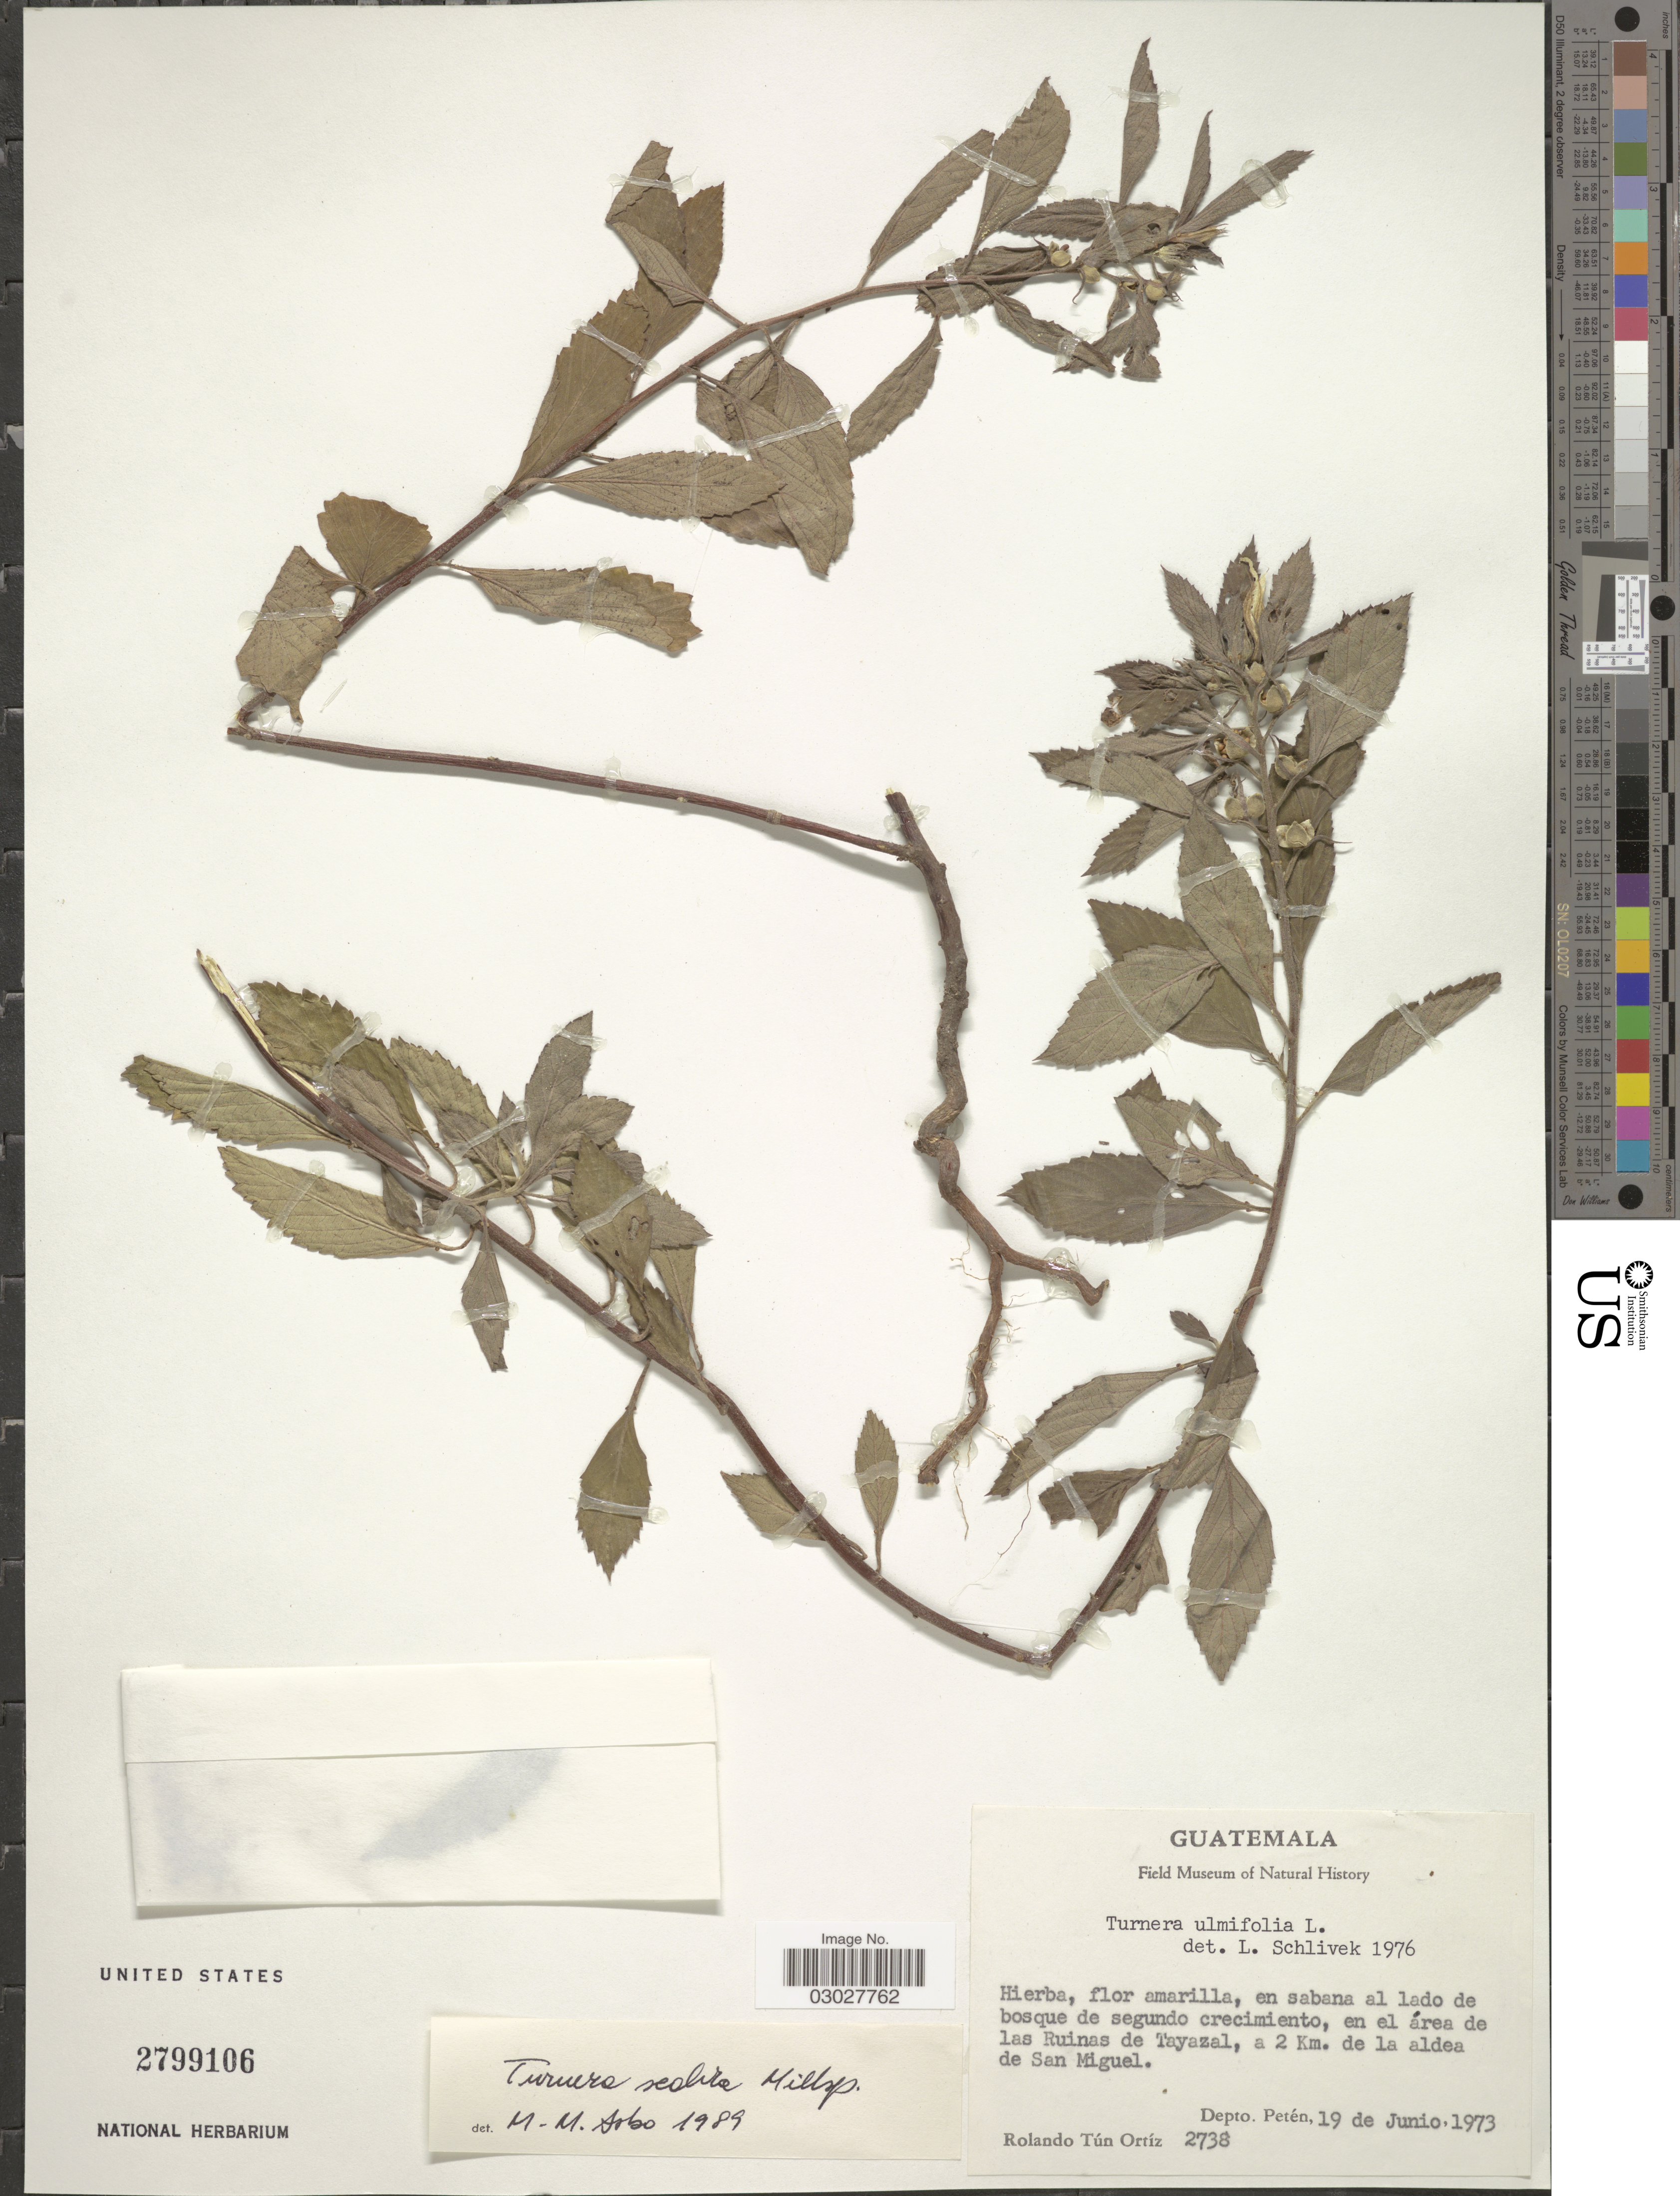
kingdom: Plantae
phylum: Tracheophyta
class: Magnoliopsida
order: Malpighiales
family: Turneraceae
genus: Turnera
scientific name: Turnera scabra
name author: Millsp.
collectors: R. T. Ortíz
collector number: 2738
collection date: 1973-06-19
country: Guatemala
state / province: El Petén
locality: En el área de las Ruinas de Tayazal, a 2 Km. de la aldea de San Miguel, Depto. Petén.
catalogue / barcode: US 2799106